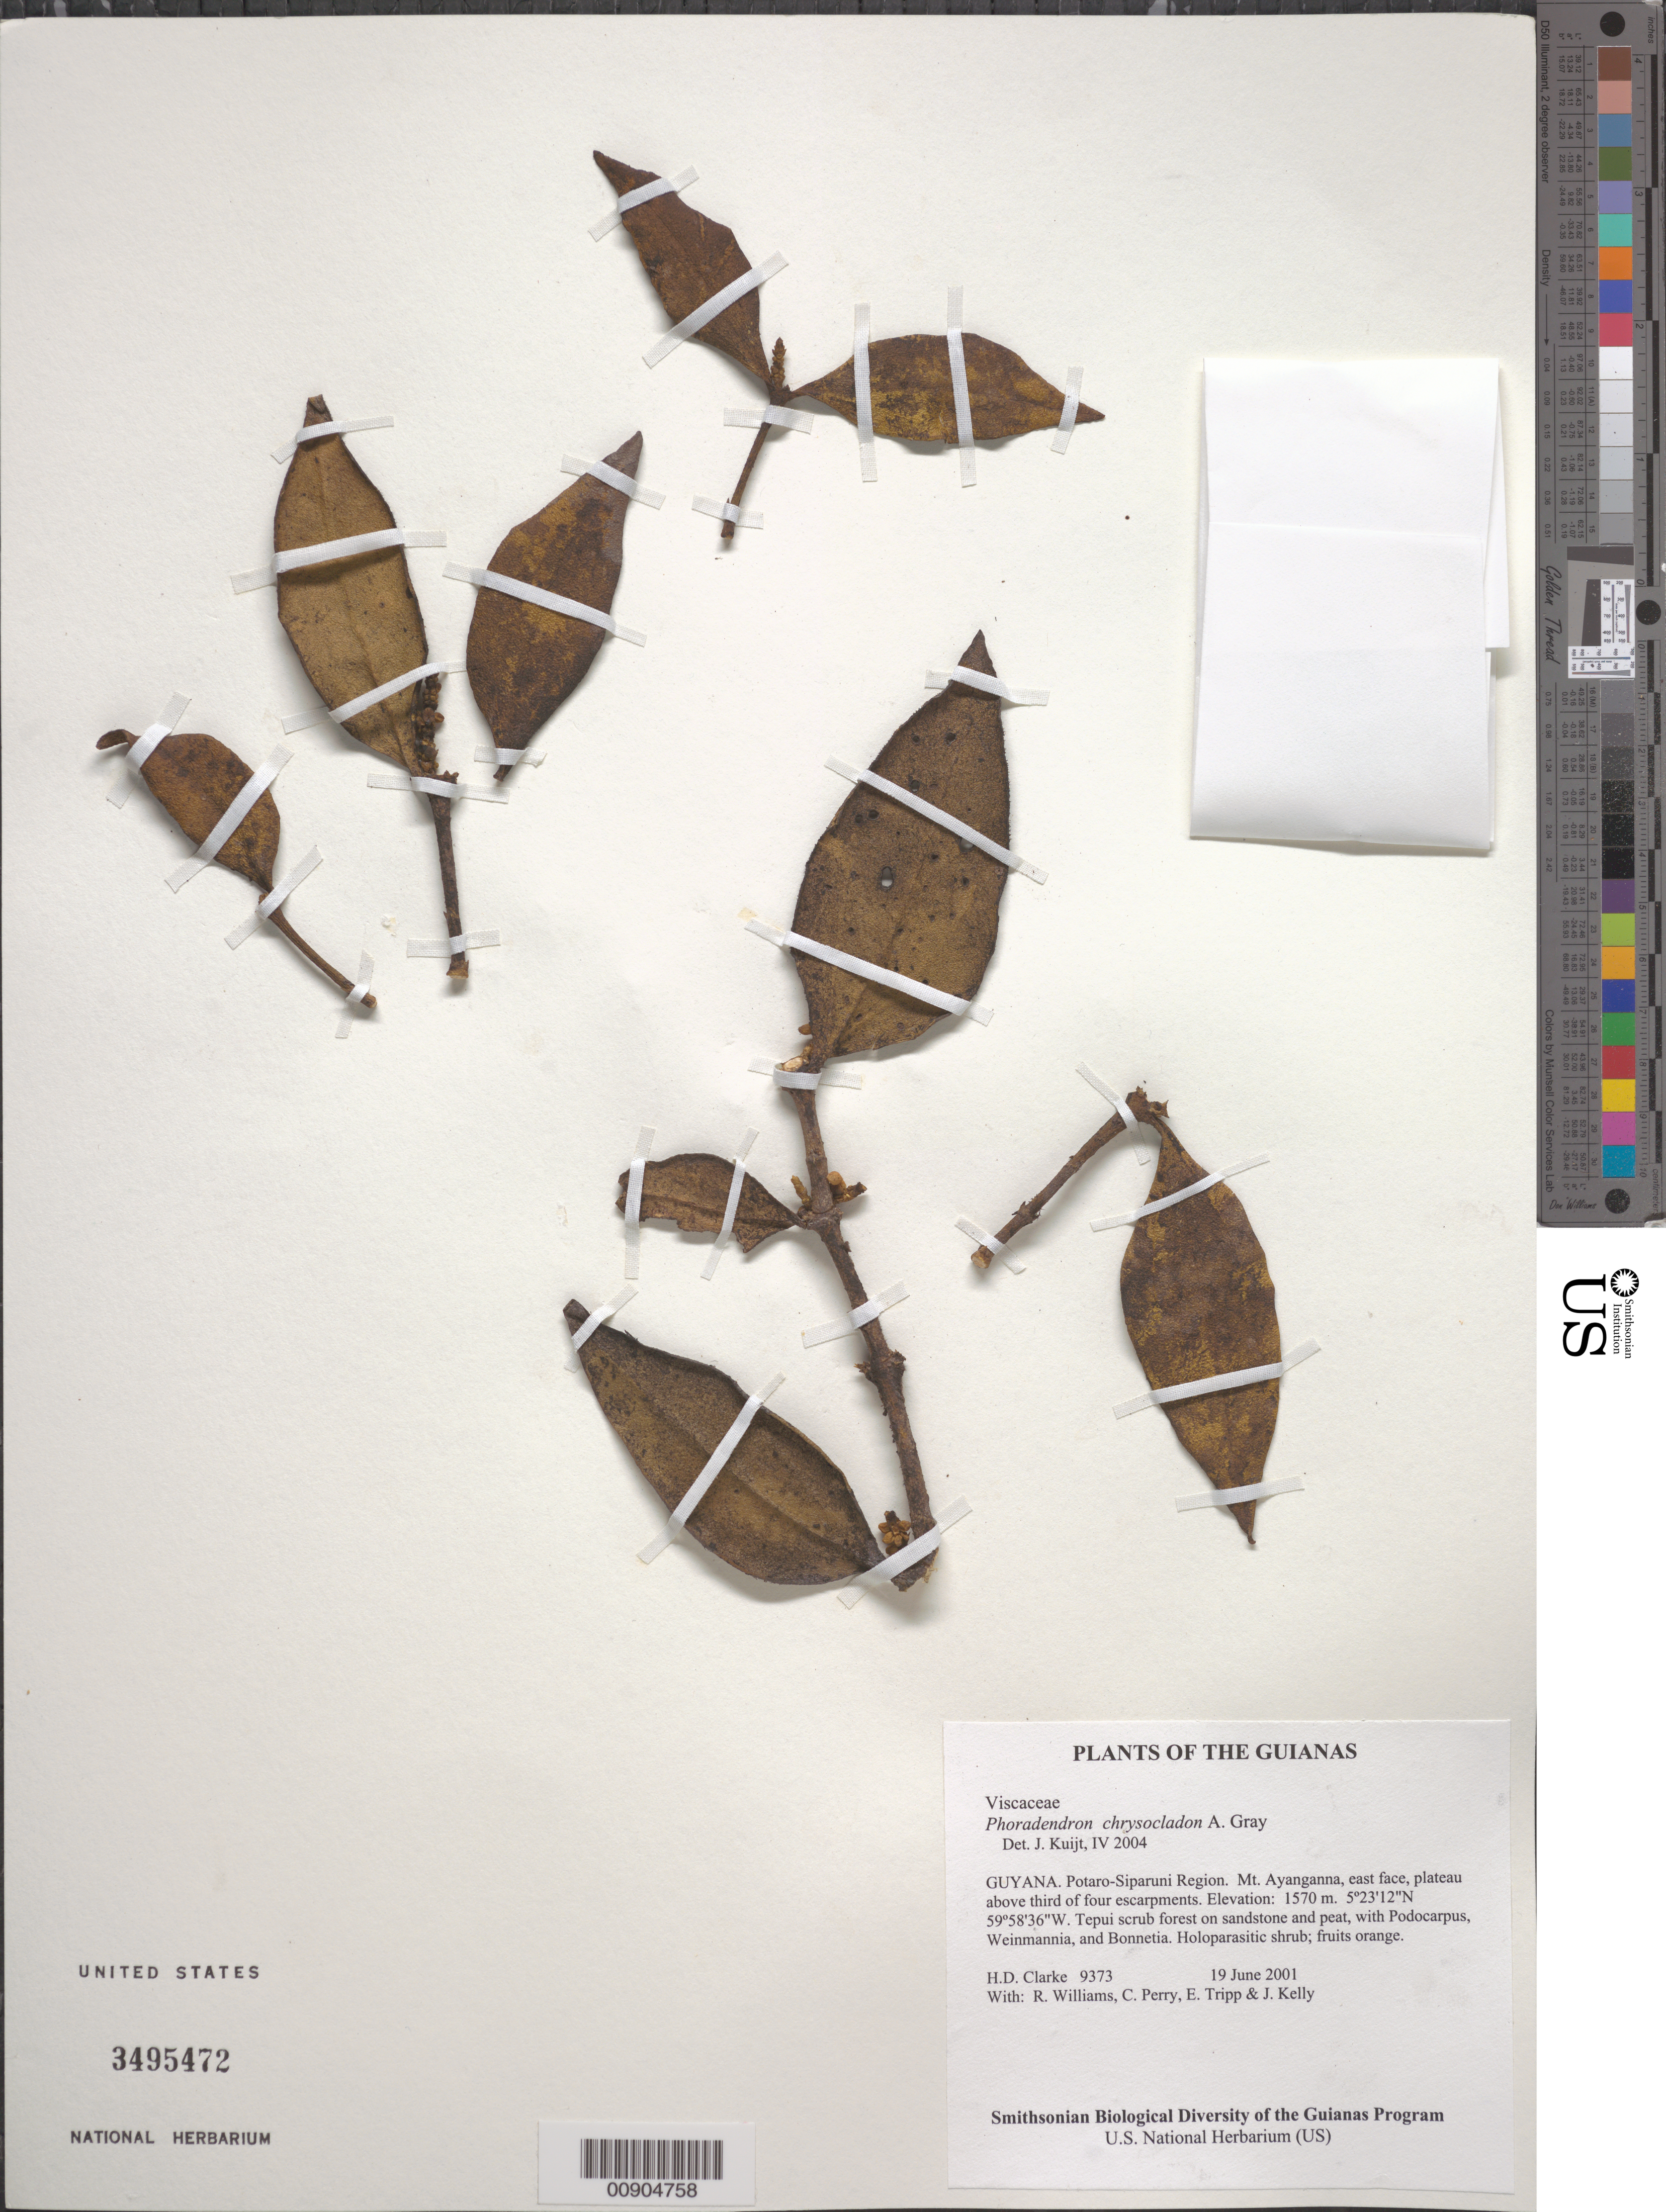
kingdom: Plantae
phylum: Tracheophyta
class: Magnoliopsida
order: Santalales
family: Viscaceae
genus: Phoradendron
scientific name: Phoradendron chrysocladon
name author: A. Gray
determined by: Kuijt, Job, (CANADA)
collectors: H. D. Clarke, R. Williams, C. Perry, E. Tripp & J. Kelly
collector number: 9373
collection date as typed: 19 June 2001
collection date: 2001-06-19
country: Guyana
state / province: Potaro-Siparuni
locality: Mt. Ayanganna, east face, plateau above third of four escarpments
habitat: Tepui scrub forest on sandstone and peat, with Podocarpus, Weinmannia, and Bonnetia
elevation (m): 1570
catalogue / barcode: US 3495472